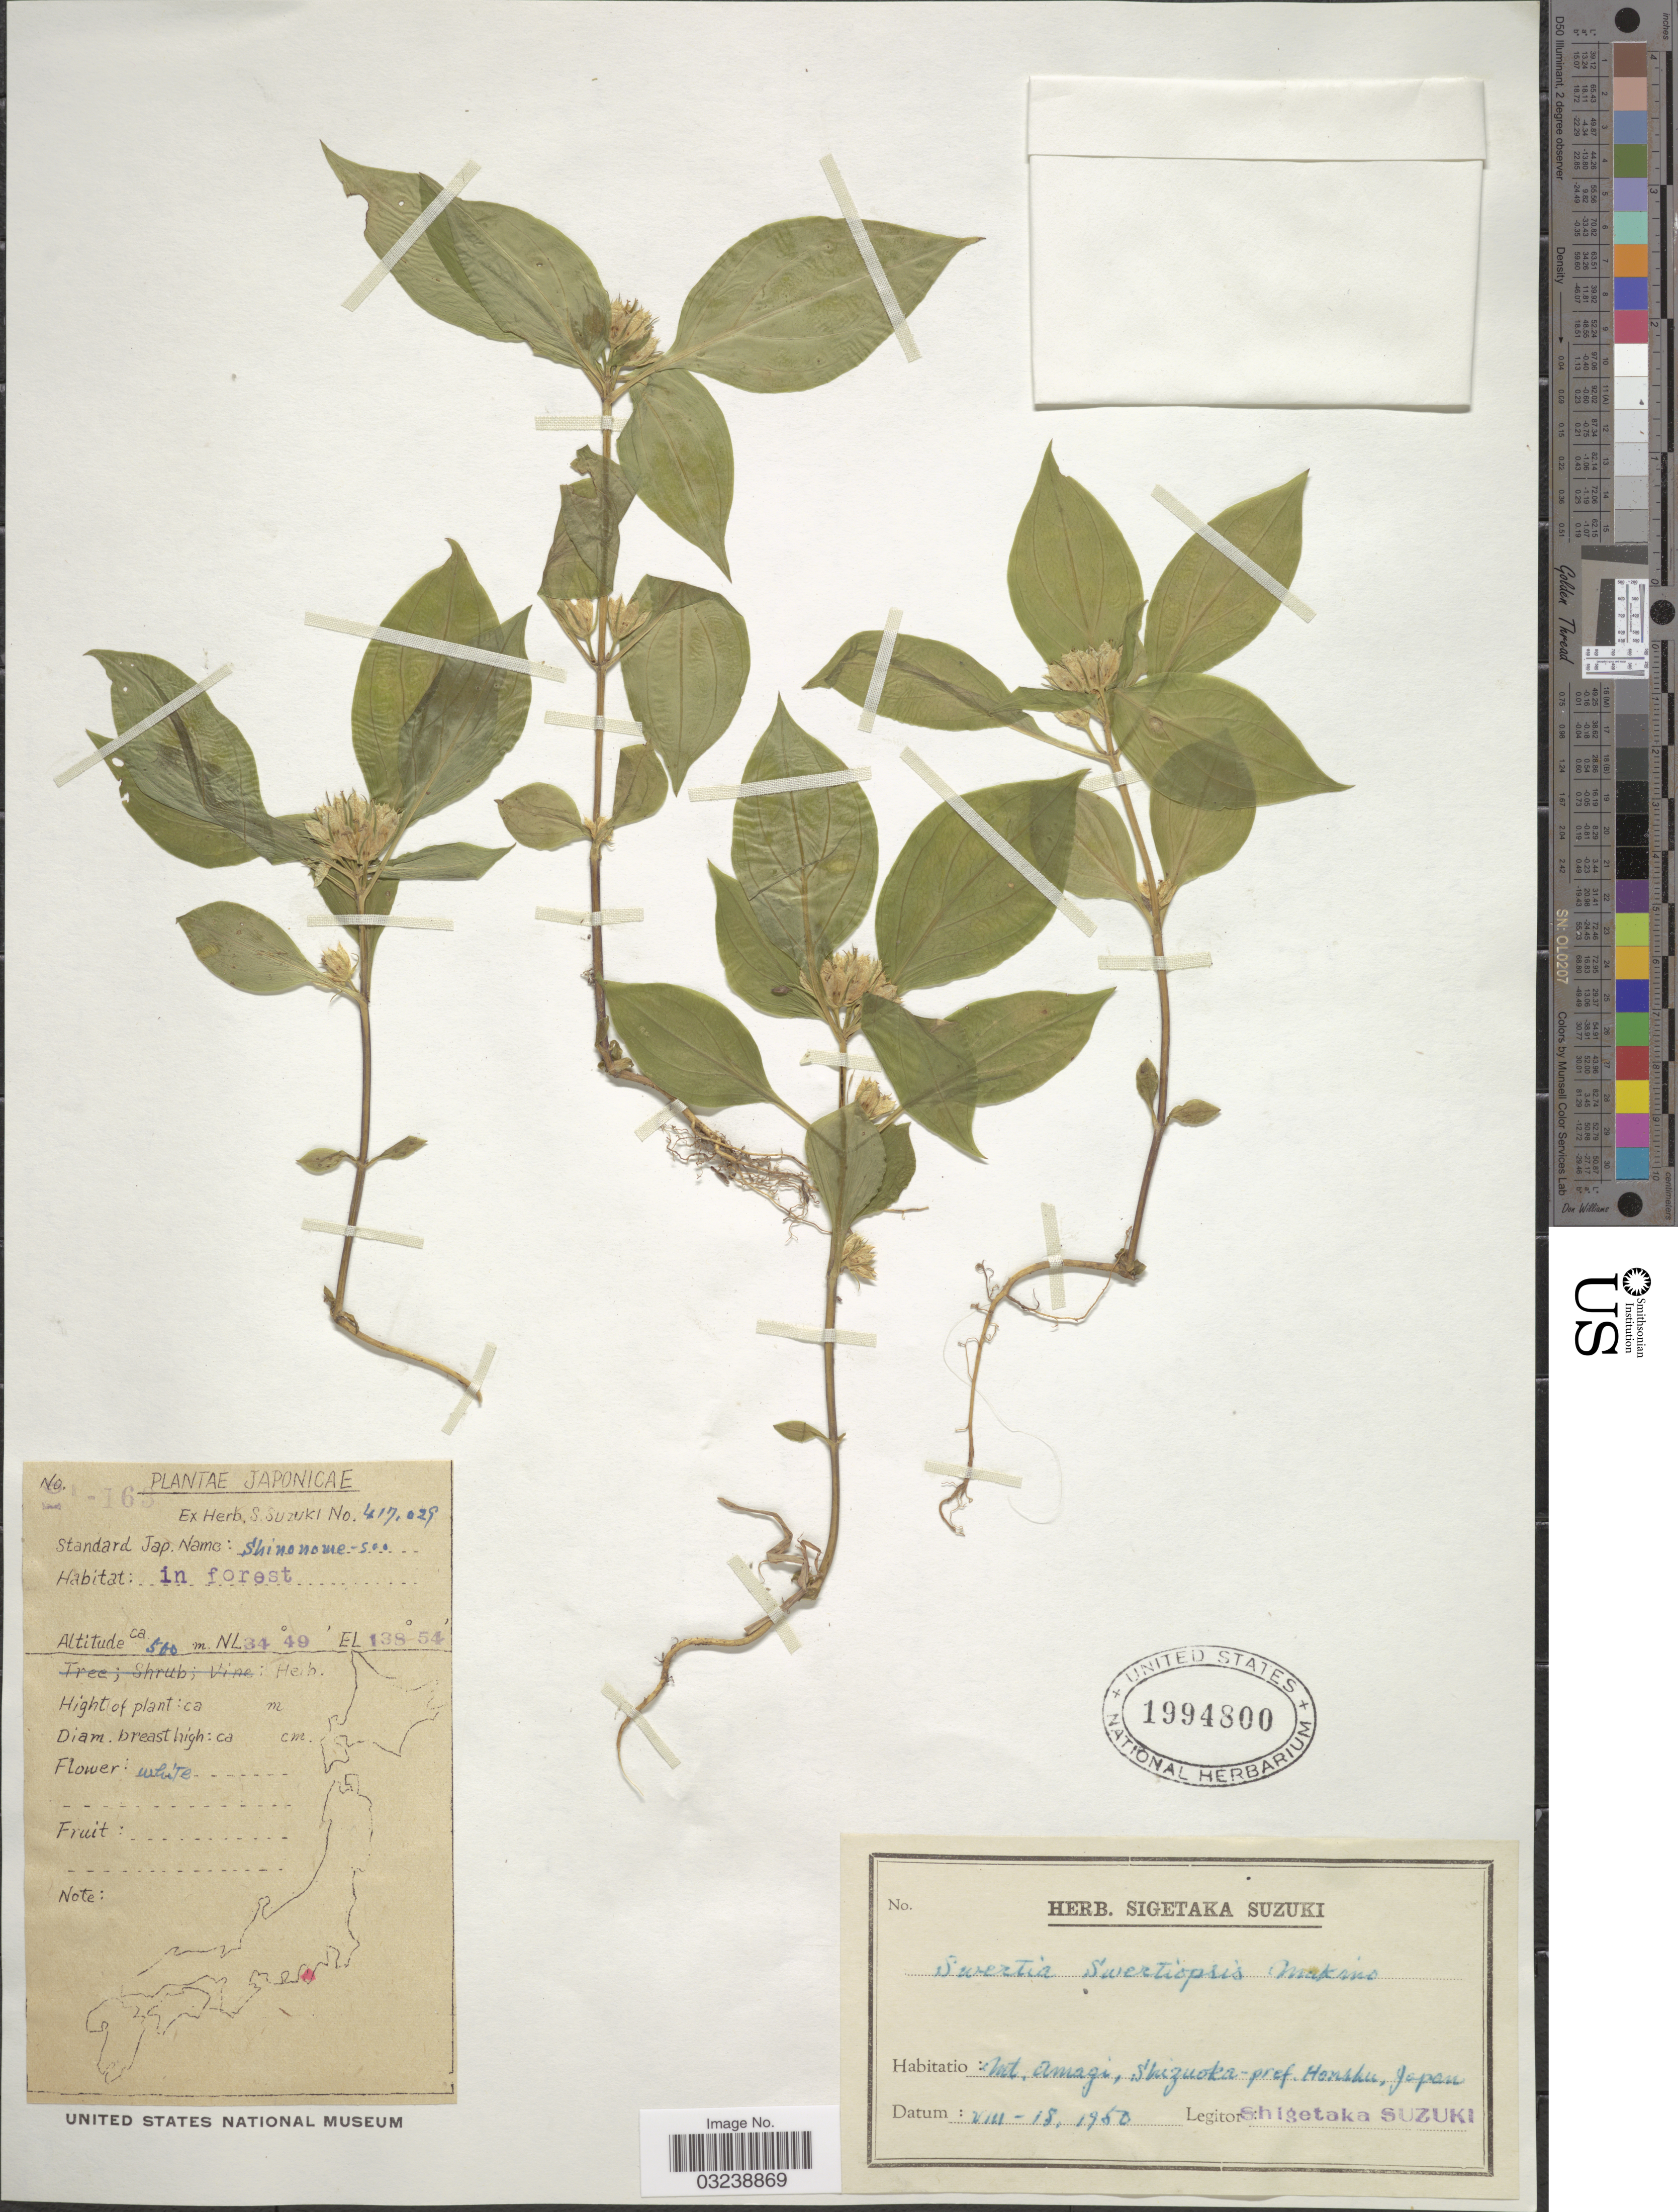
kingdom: Plantae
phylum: Tracheophyta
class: Magnoliopsida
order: Gentianales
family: Gentianaceae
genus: Swertia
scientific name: Swertia swertopsis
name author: Makino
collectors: S. Suzuki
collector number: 163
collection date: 1950-08-18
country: Japan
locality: Mt. Amagi, Shizuoka-pref. Honshu.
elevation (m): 500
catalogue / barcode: US 1994800